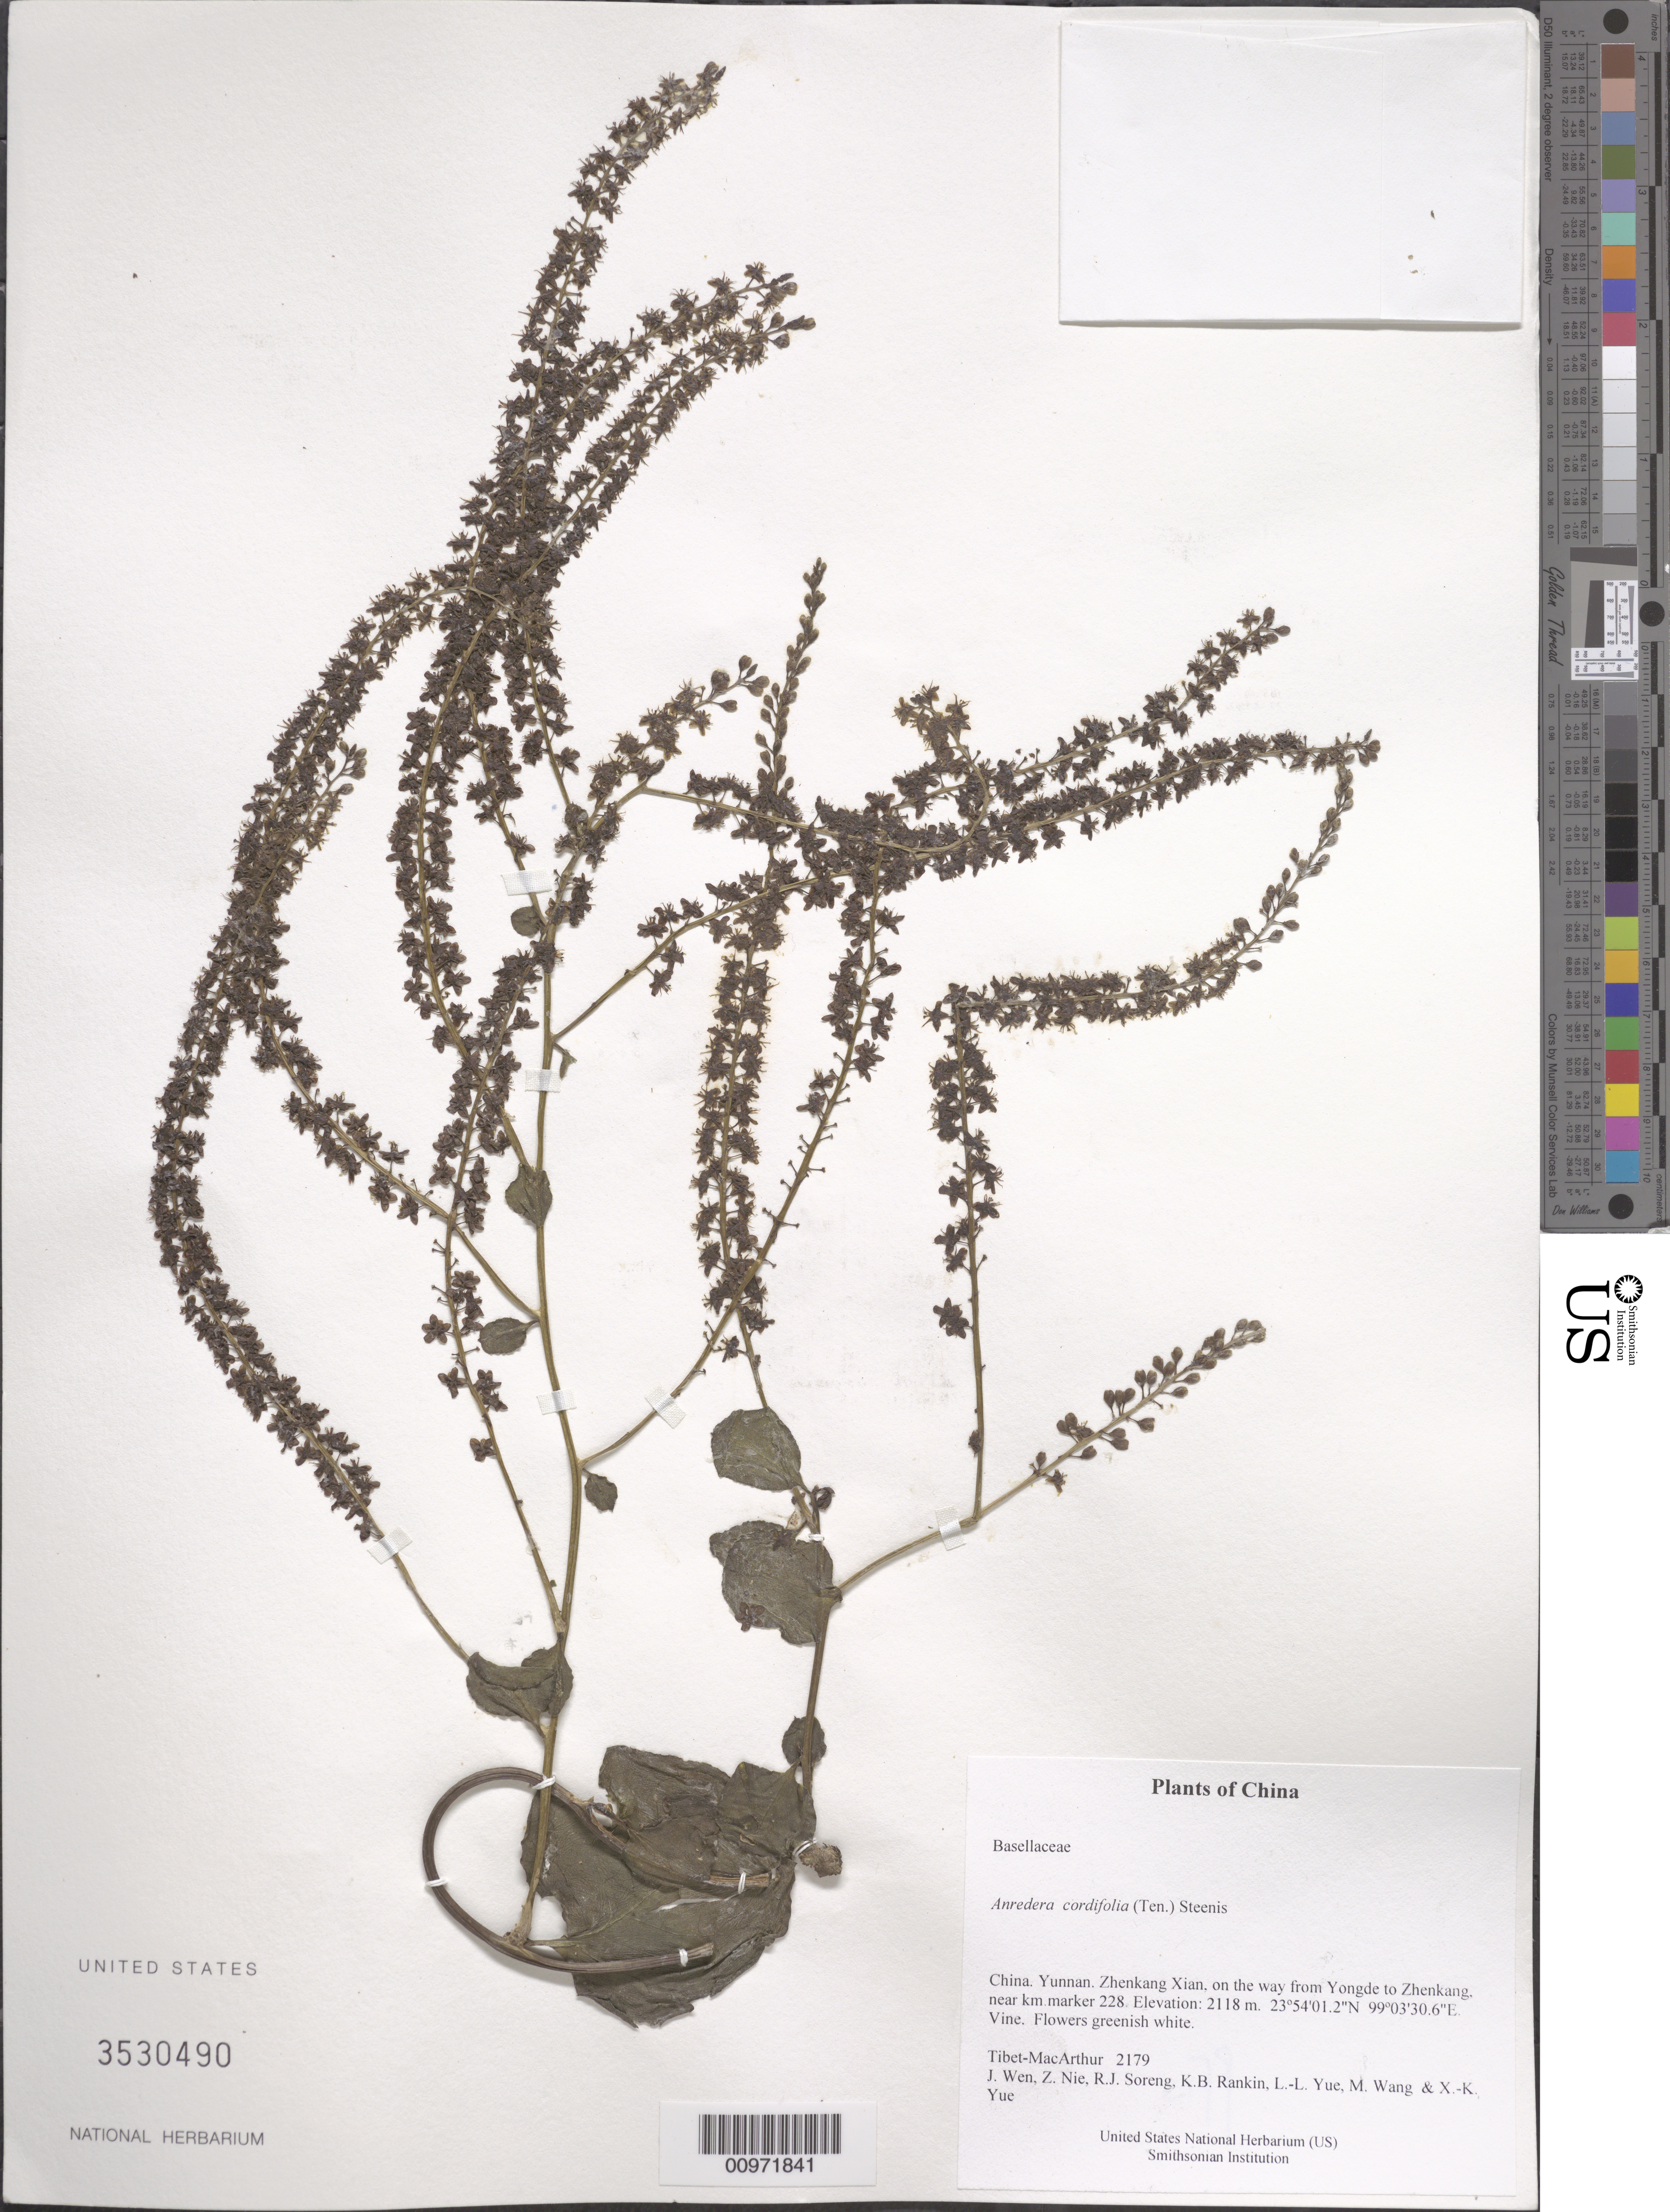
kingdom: Plantae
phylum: Tracheophyta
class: Magnoliopsida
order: Caryophyllales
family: Basellaceae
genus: Anredera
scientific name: Anredera cordifolia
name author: (Ten.) Steenis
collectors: Tibet-MacArthur, J. Wen, Z. Nie, R. J. Soreng, K. Rankin, L. Yue, M. Wang & X. Yue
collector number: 2179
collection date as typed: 15 Aug 2007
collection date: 2007-08-15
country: China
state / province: Yunnan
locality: Zhenkang Xian, on the way from Yongde to Zhenkang, near km marker 228.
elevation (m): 2118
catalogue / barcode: US 3530490